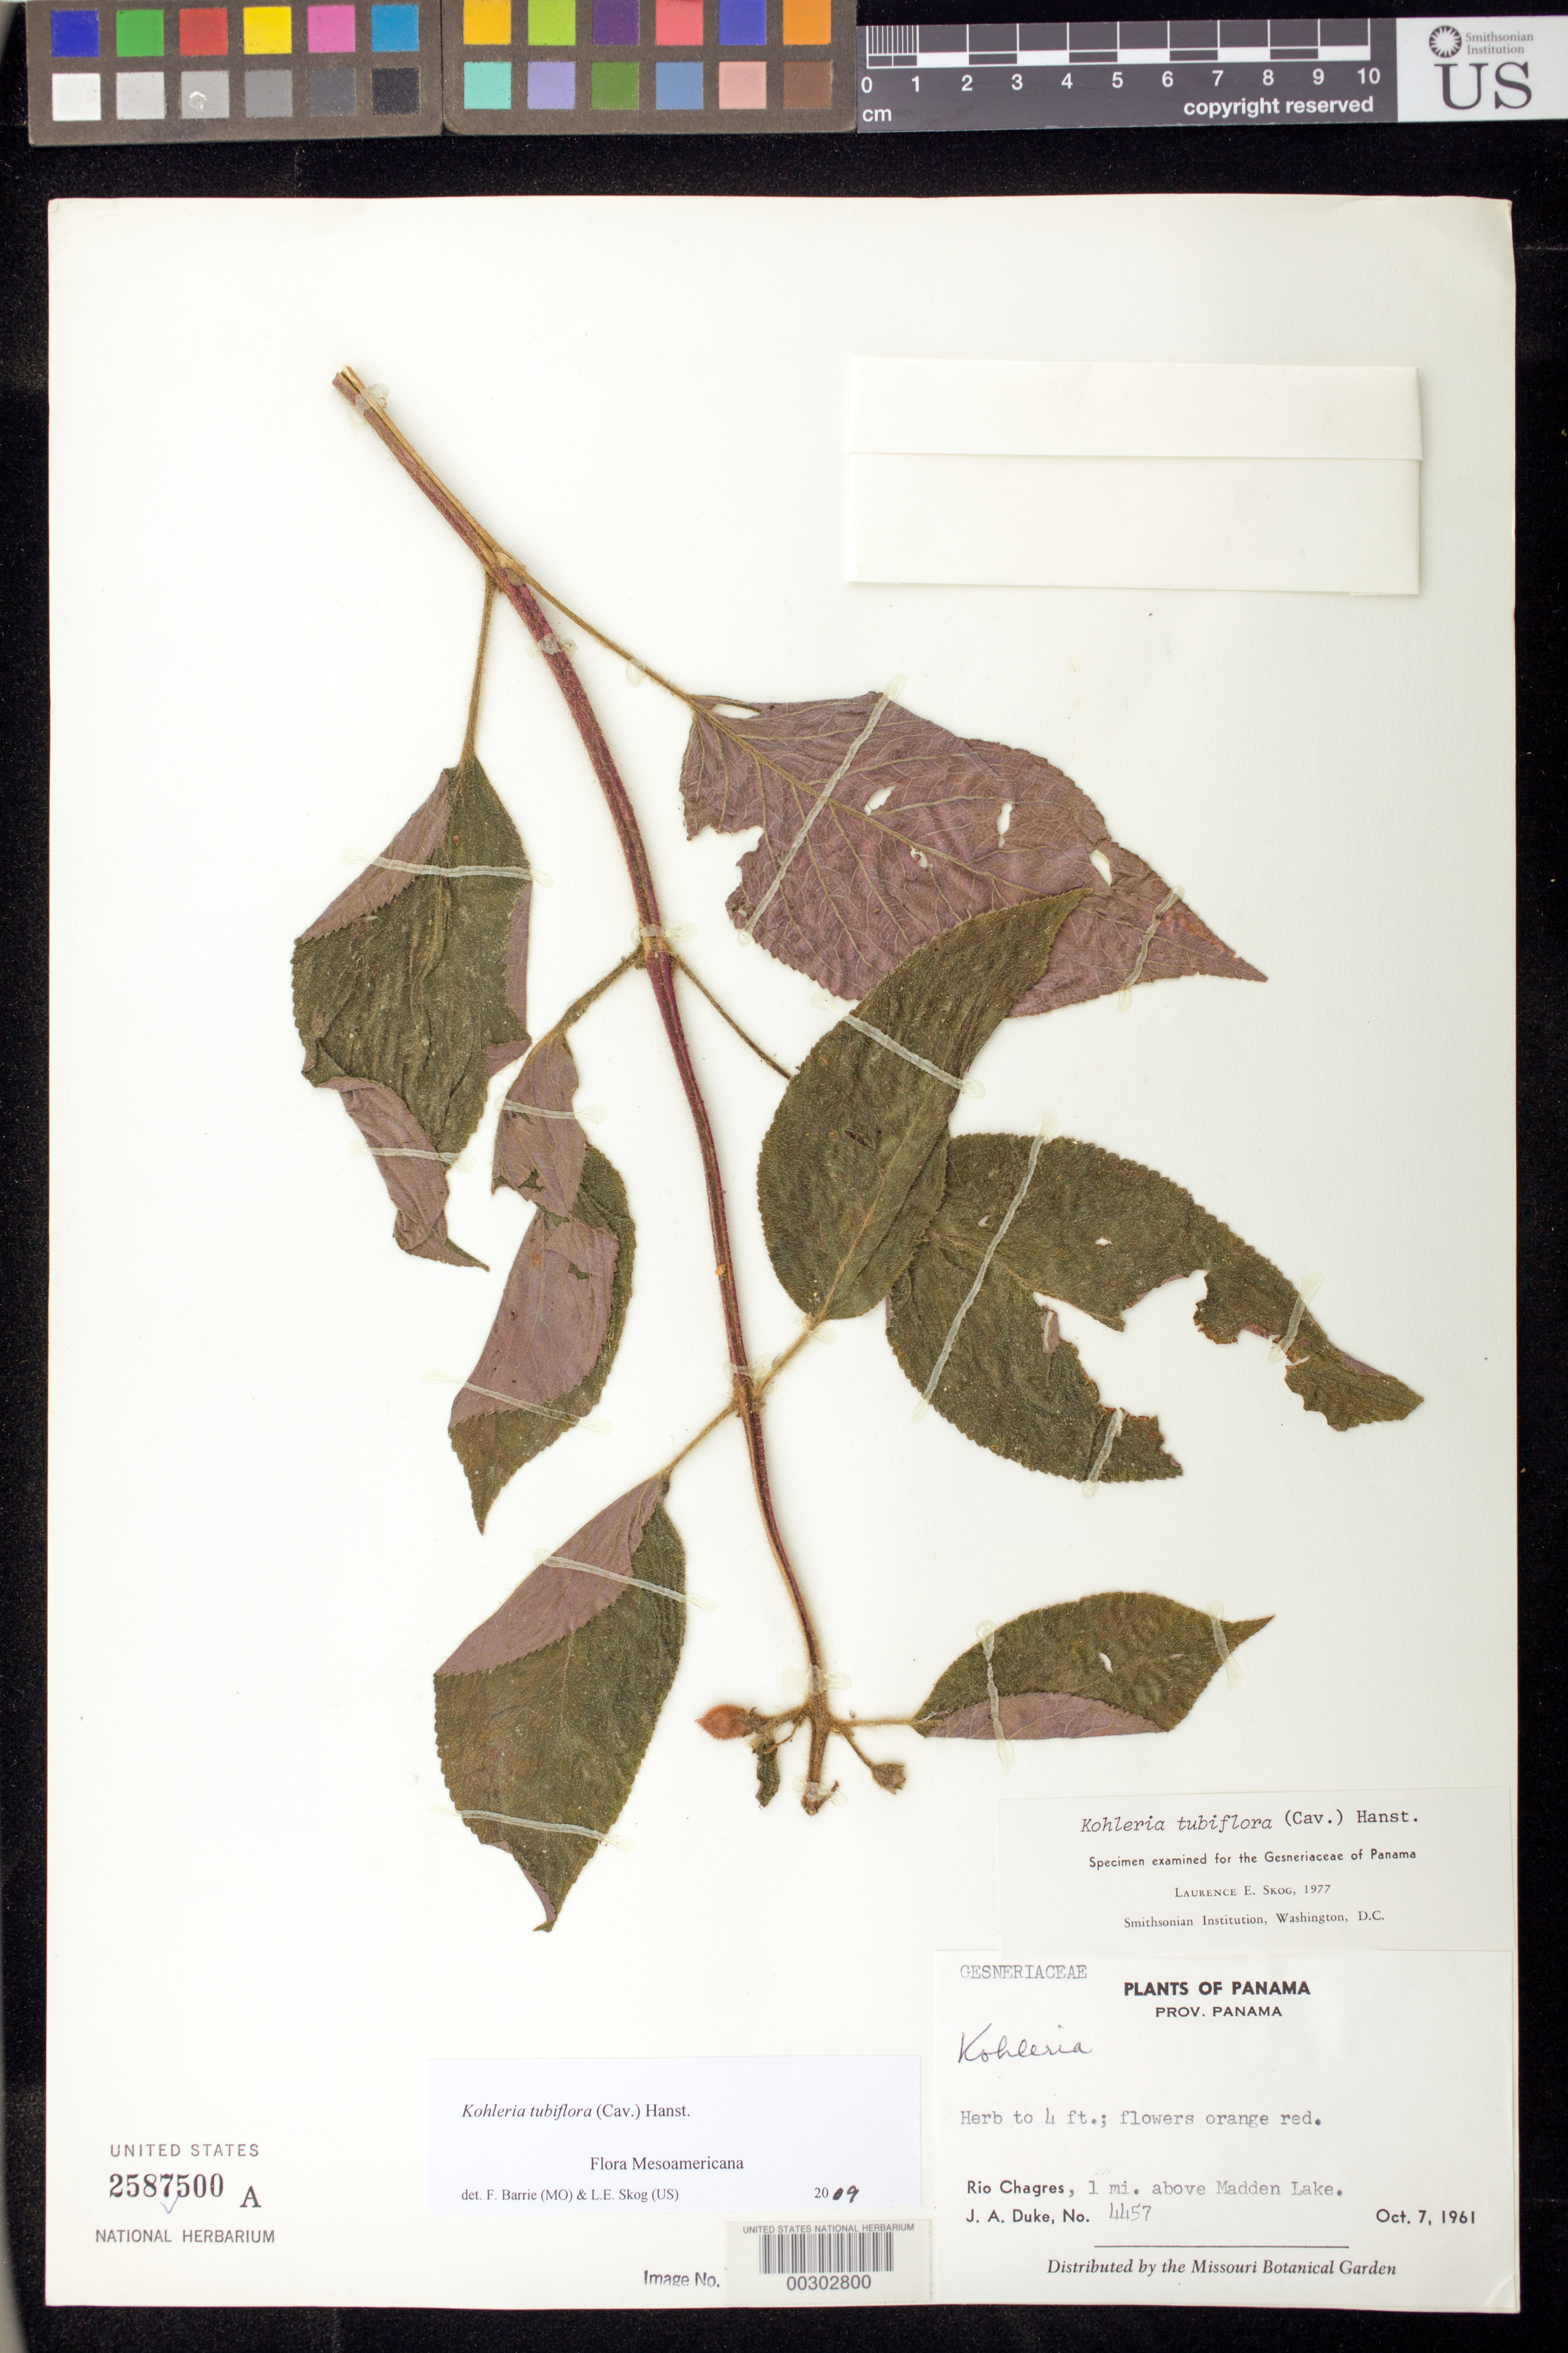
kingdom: Plantae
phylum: Tracheophyta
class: Magnoliopsida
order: Lamiales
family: Gesneriaceae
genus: Kohleria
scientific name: Kohleria tubiflora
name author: (Cav.) Hanst.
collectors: J. A. Duke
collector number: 4457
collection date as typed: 07 Oct 1961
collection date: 1961-10-07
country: Panama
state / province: Panamá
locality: Rio Chagres, 1 mi above Madden Lake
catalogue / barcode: US 2587500A